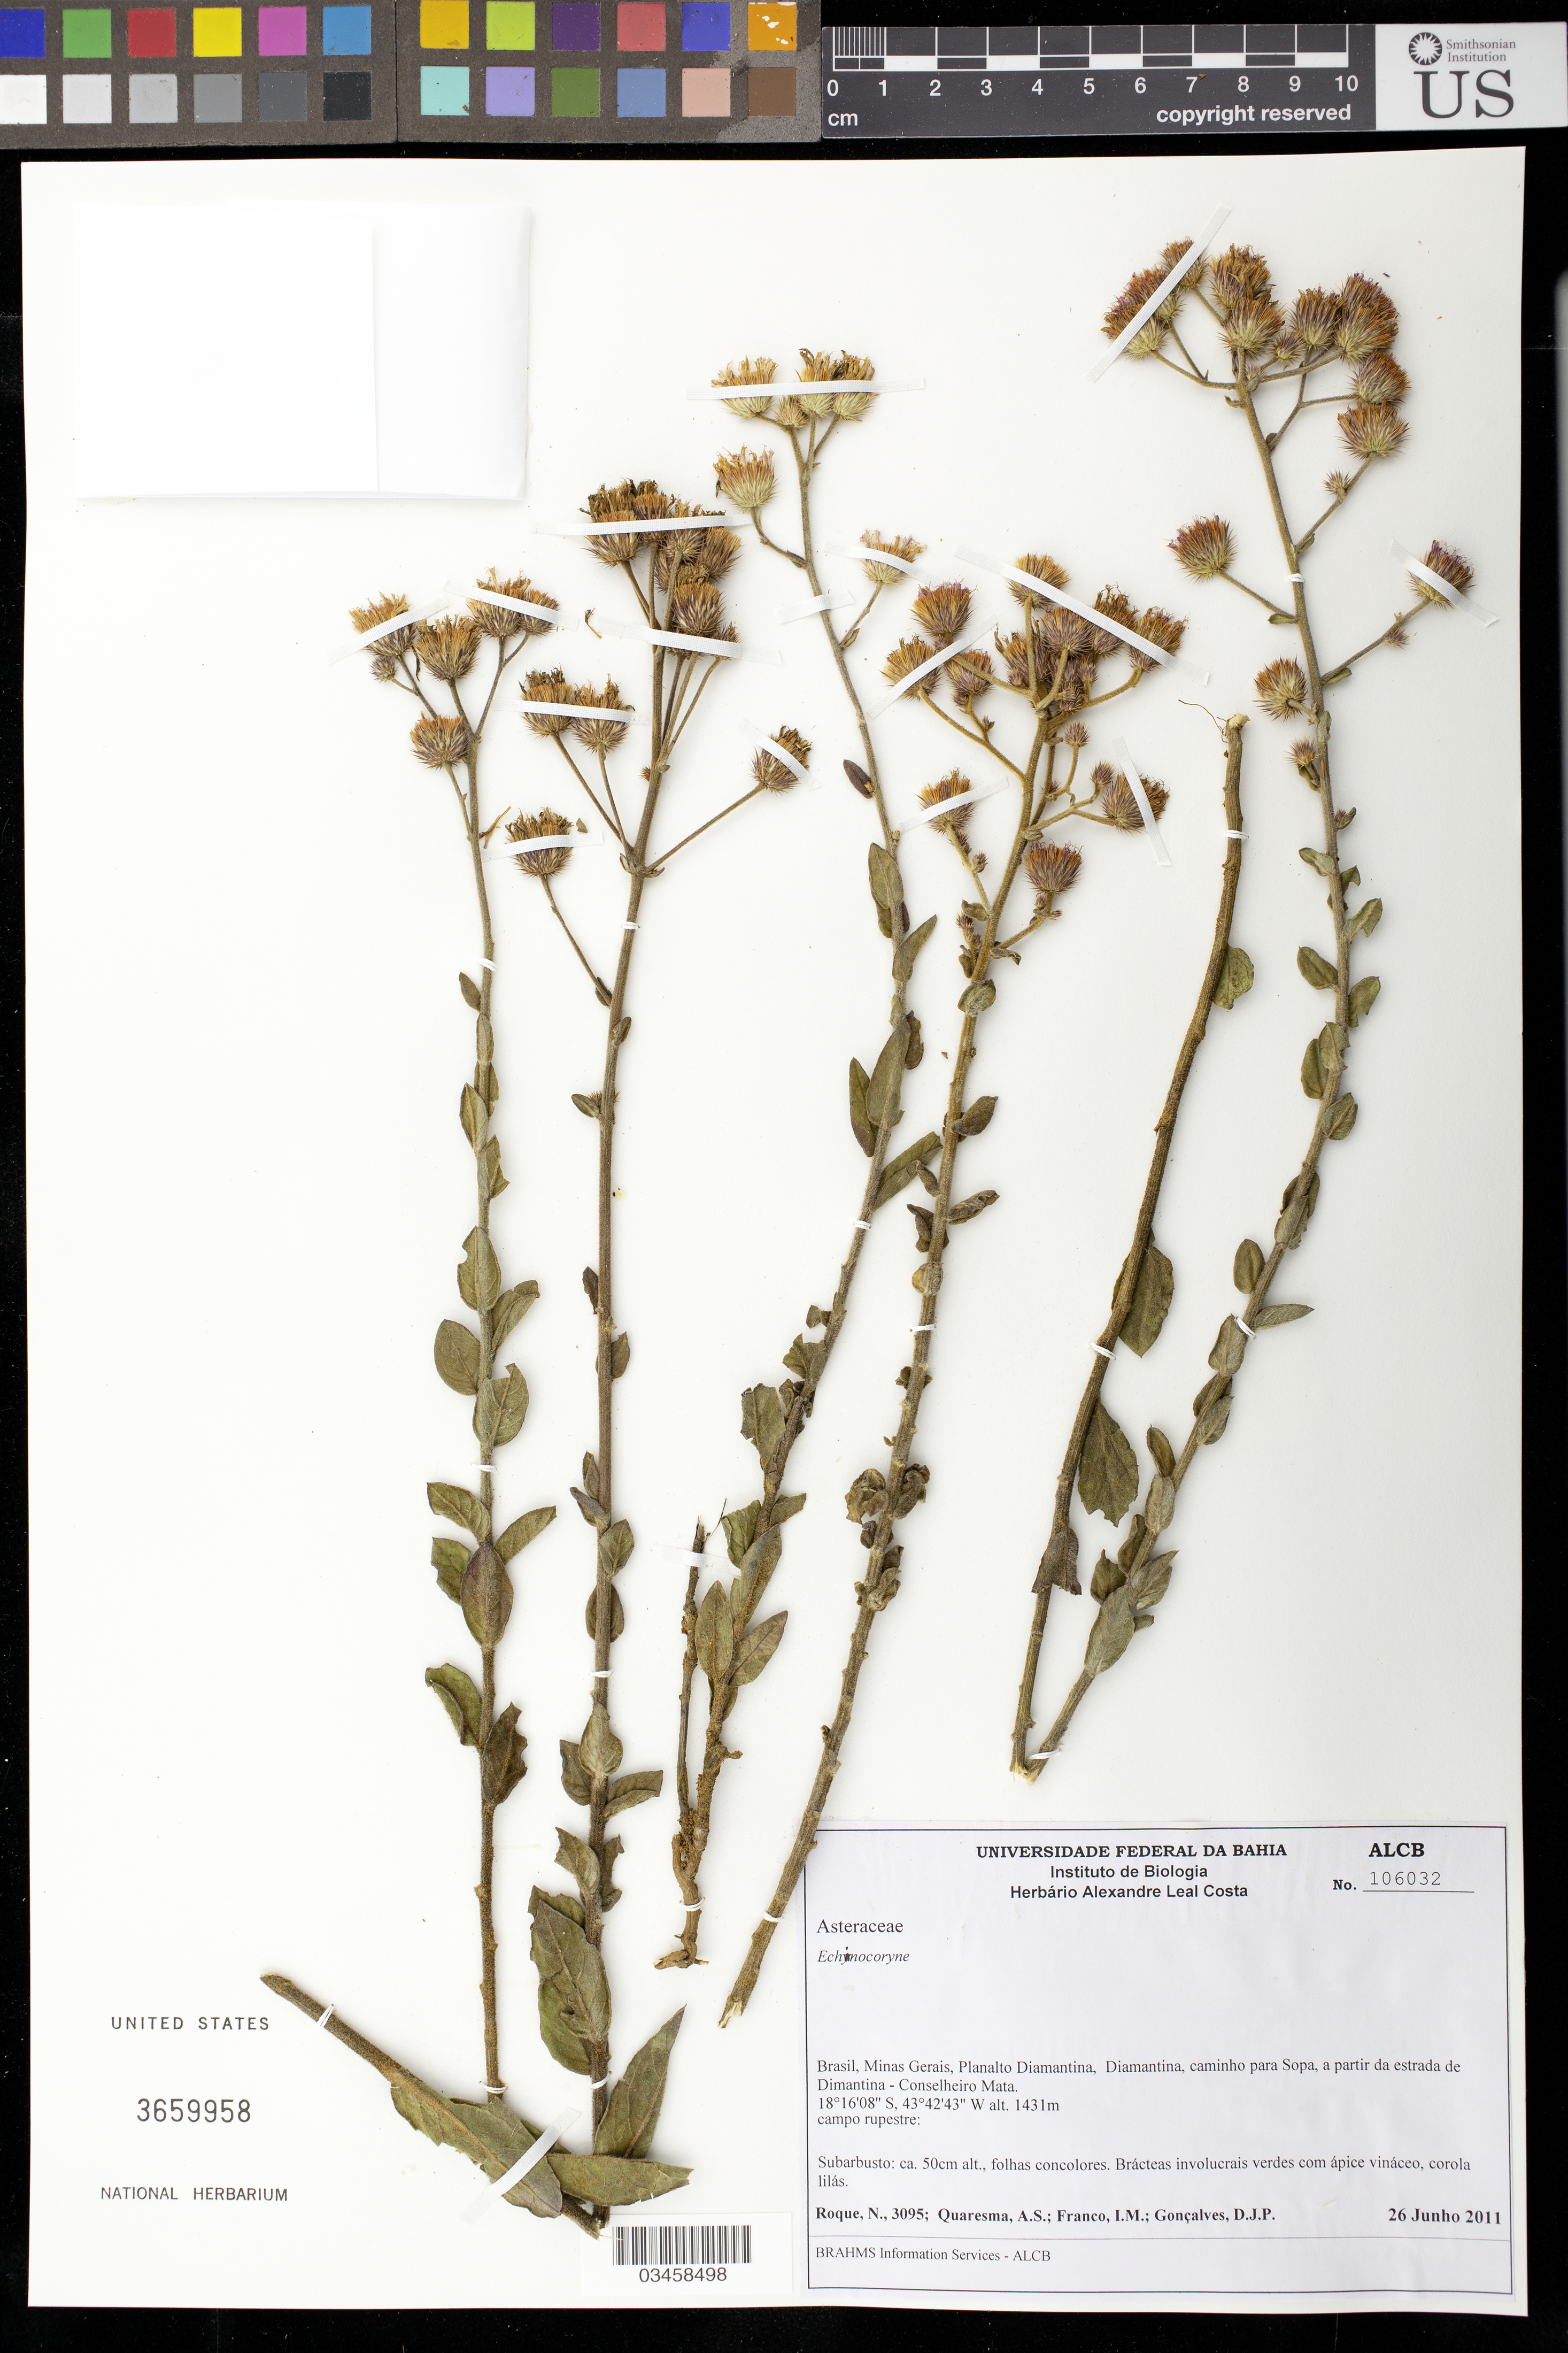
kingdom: Plantae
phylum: Tracheophyta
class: Magnoliopsida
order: Asterales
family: Asteraceae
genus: Echinocoryne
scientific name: Echinocoryne sp.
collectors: N. Roque, A. Quaresma, I. Franco & D. Gonçalves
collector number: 3095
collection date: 2011-06-26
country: Brazil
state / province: Minas Gerais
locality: Planalto Diamantina, caminho para Sopa, a partir da estrada de Dimantina - Conselheiro Mata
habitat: Campo rupestre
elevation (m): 1431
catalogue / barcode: US 3659958